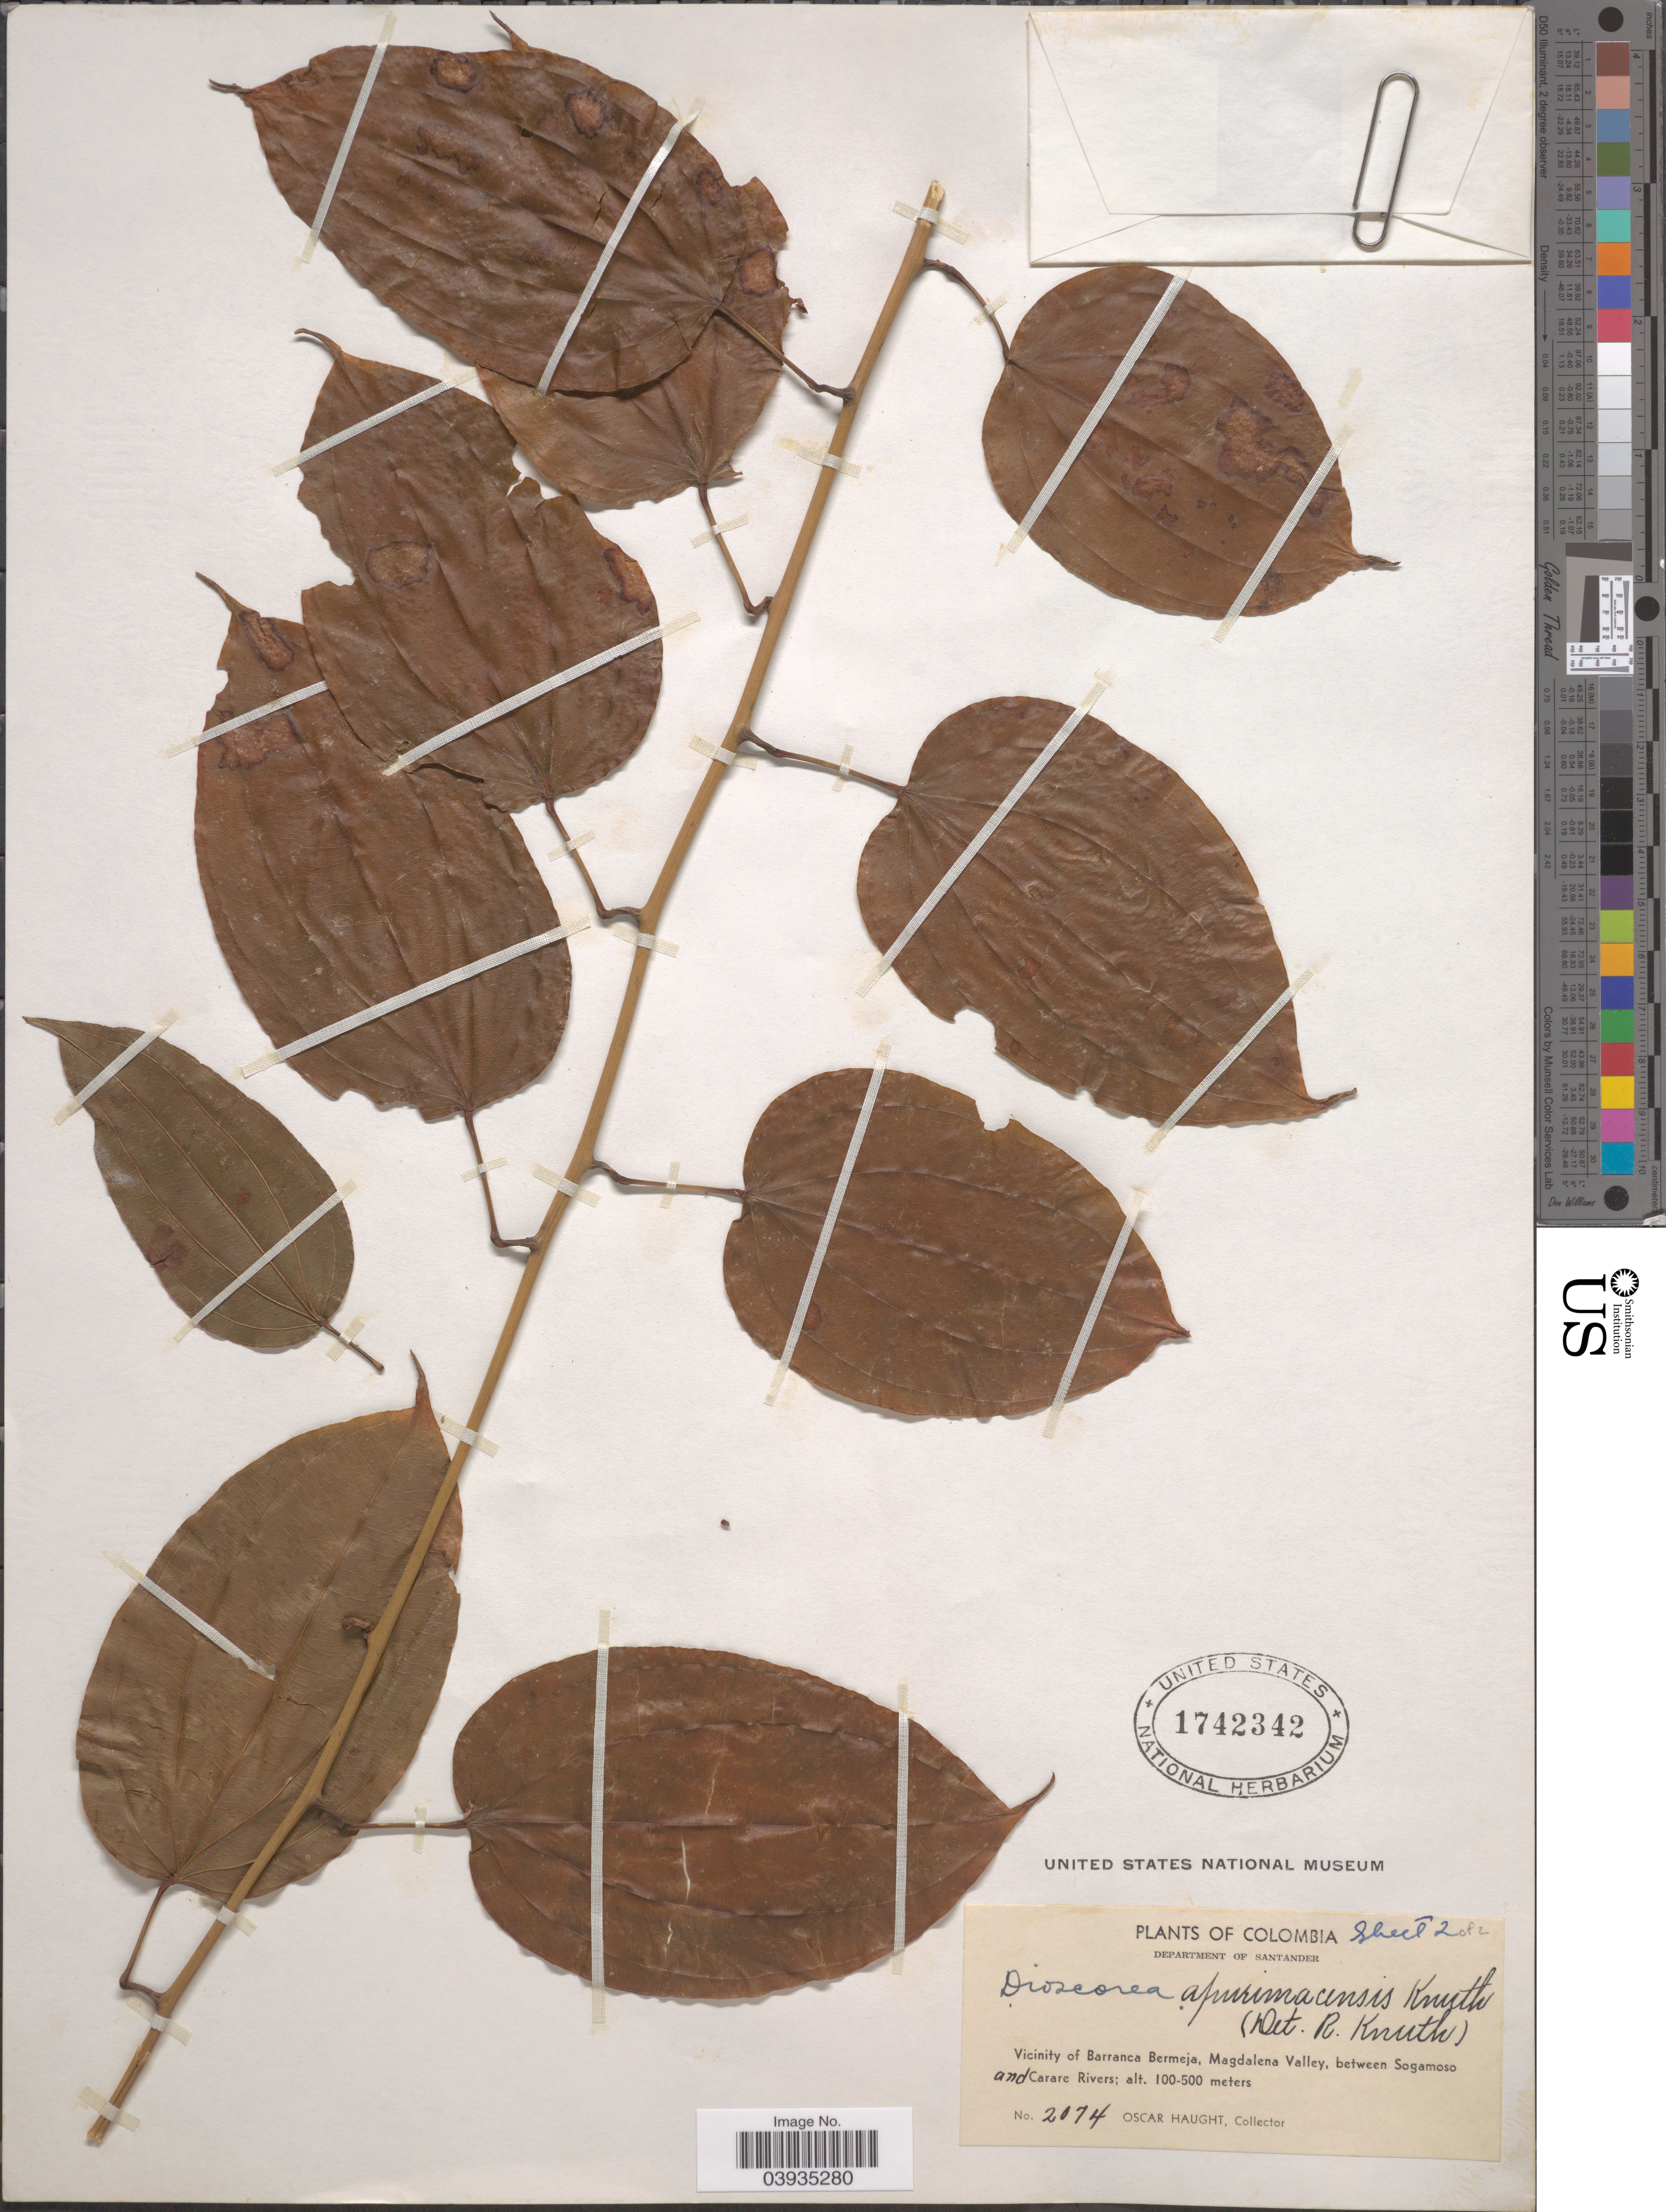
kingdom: Plantae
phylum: Tracheophyta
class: Liliopsida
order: Dioscoreales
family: Dioscoreaceae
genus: Dioscorea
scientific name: Dioscorea paraguayensis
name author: R. Knuth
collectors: O. L. Haught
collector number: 2074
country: Colombia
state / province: Santander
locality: Department of Santander. Vicinity of Barranca Bermeja, Magdalena Valley, between Sogamoso and Carare Rivers.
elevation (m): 100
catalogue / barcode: US 1742342